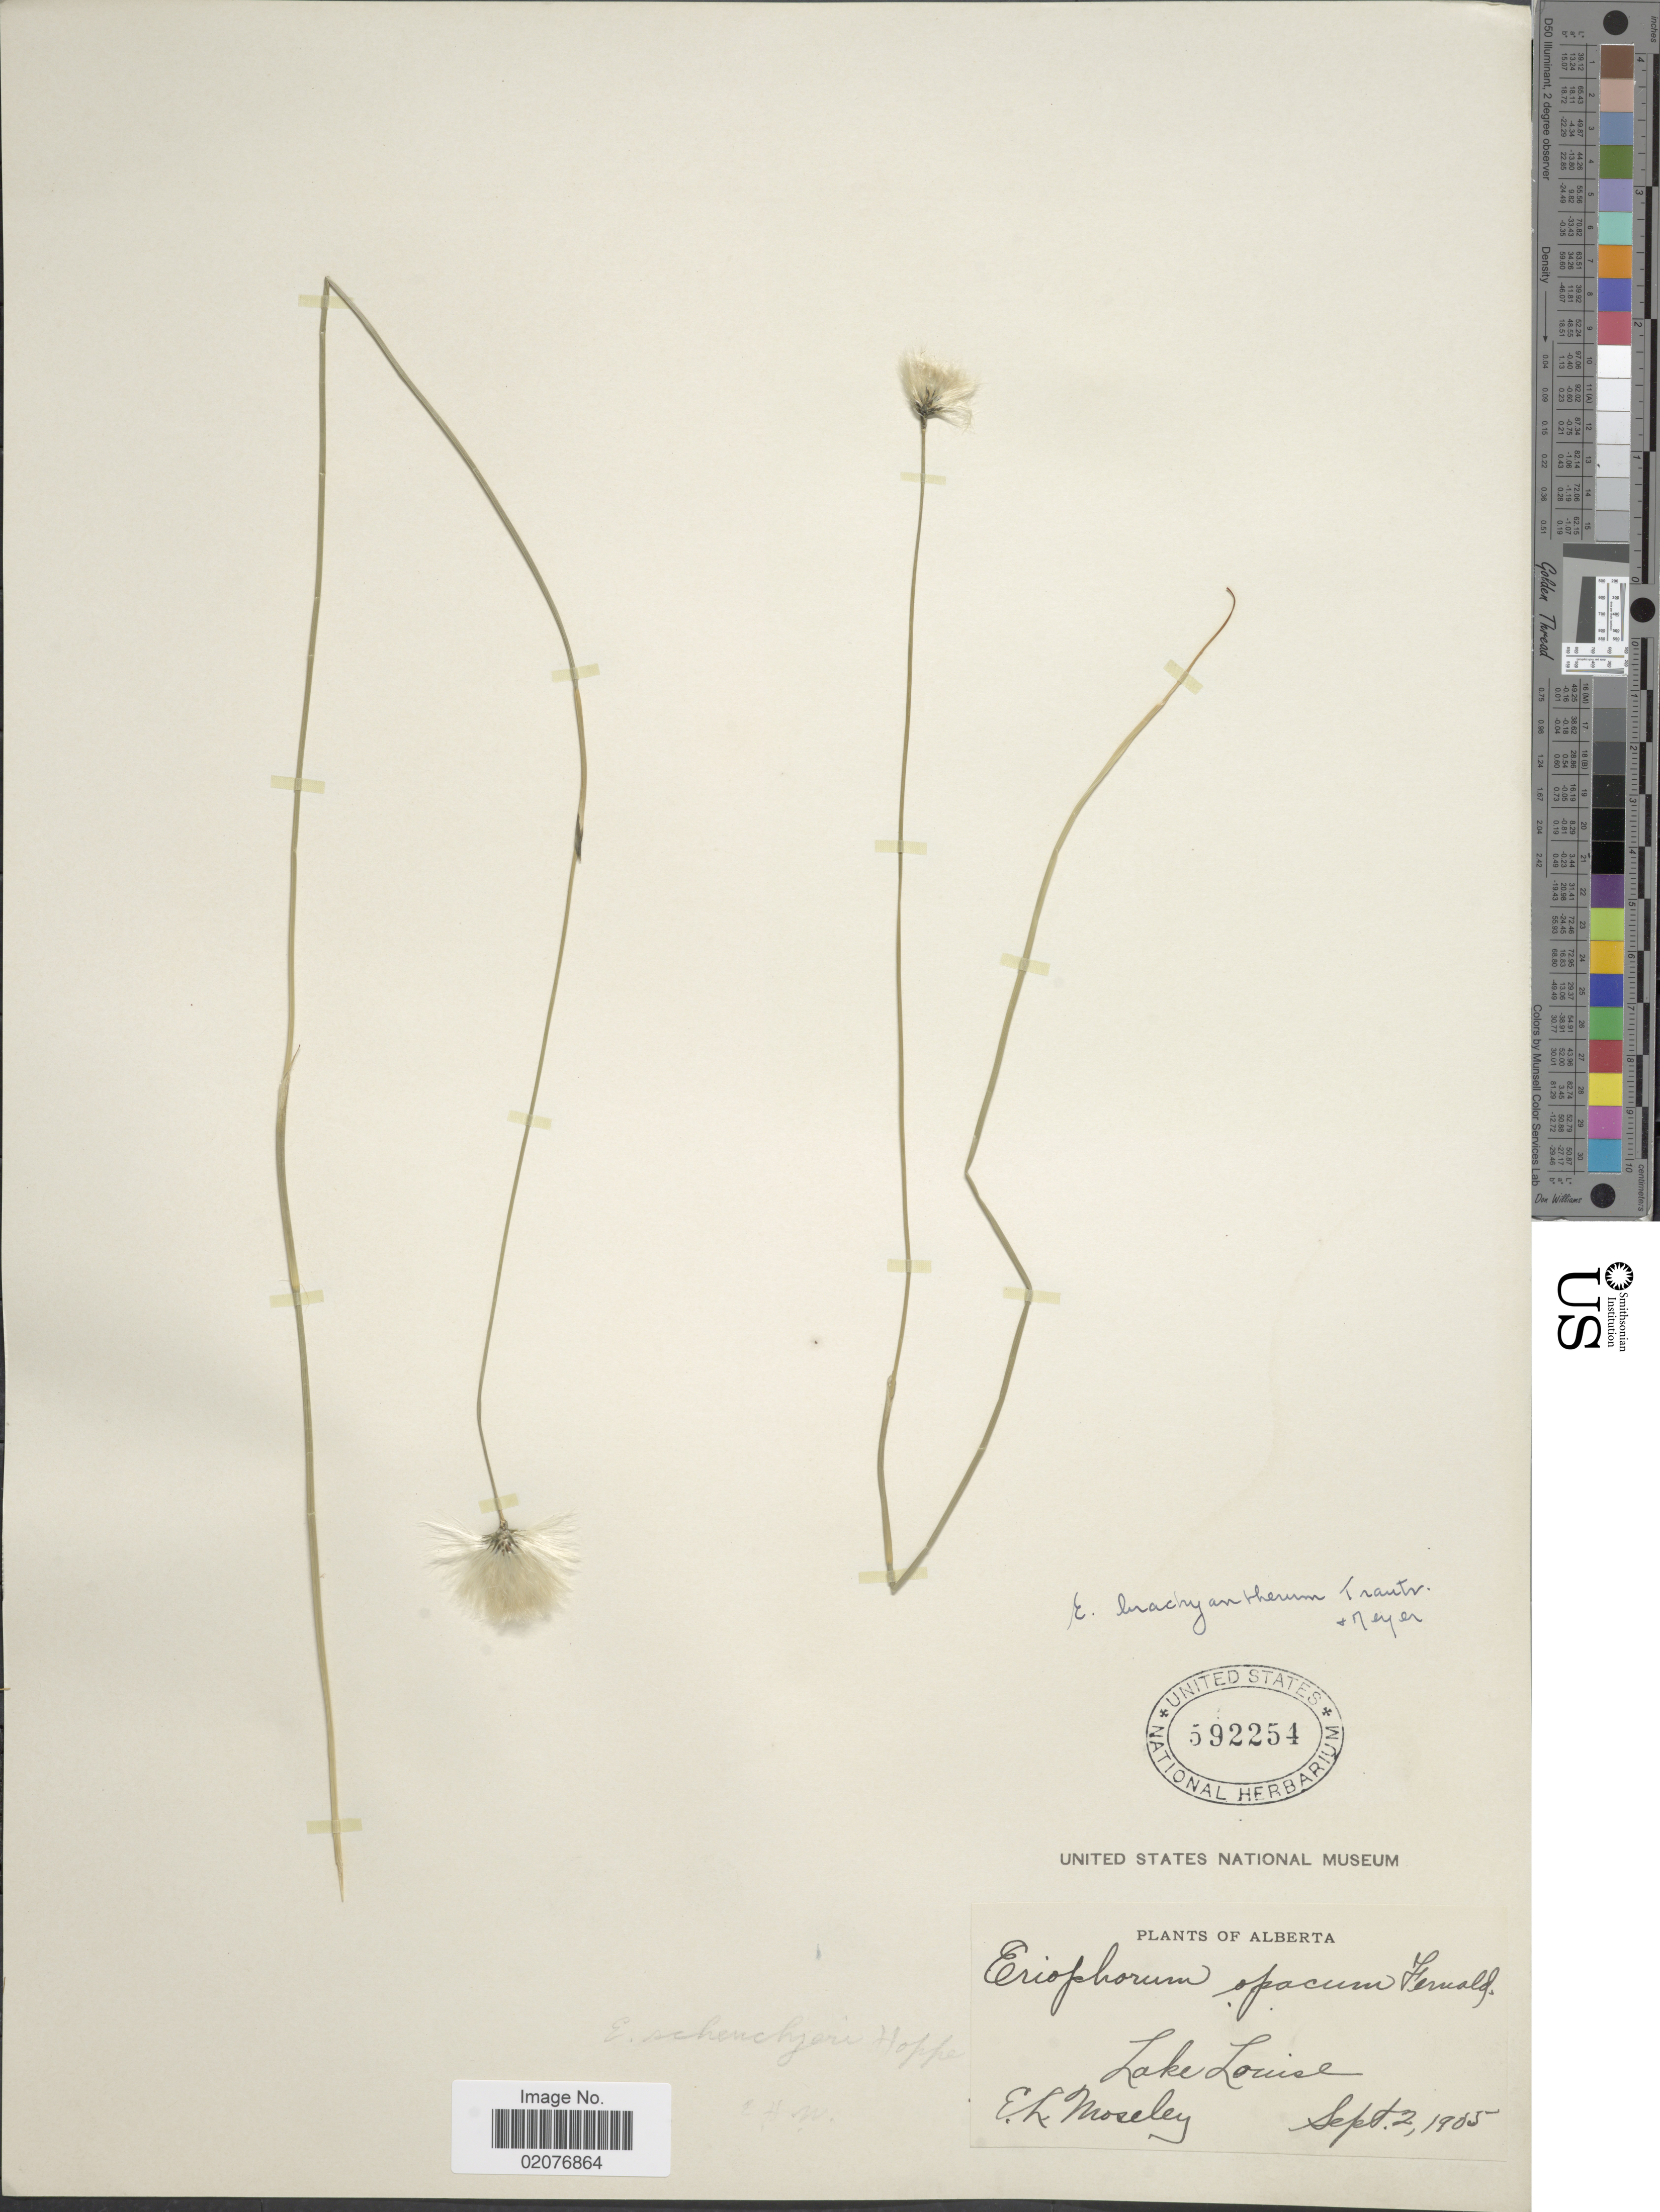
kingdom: Plantae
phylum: Tracheophyta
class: Liliopsida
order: Poales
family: Cyperaceae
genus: Eriophorum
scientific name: Eriophorum brachyantherum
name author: Trautv. & C.A. Mey.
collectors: E. Moseleu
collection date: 1905-09-02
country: Canada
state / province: Alberta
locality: Lake Louise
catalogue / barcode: US 592254